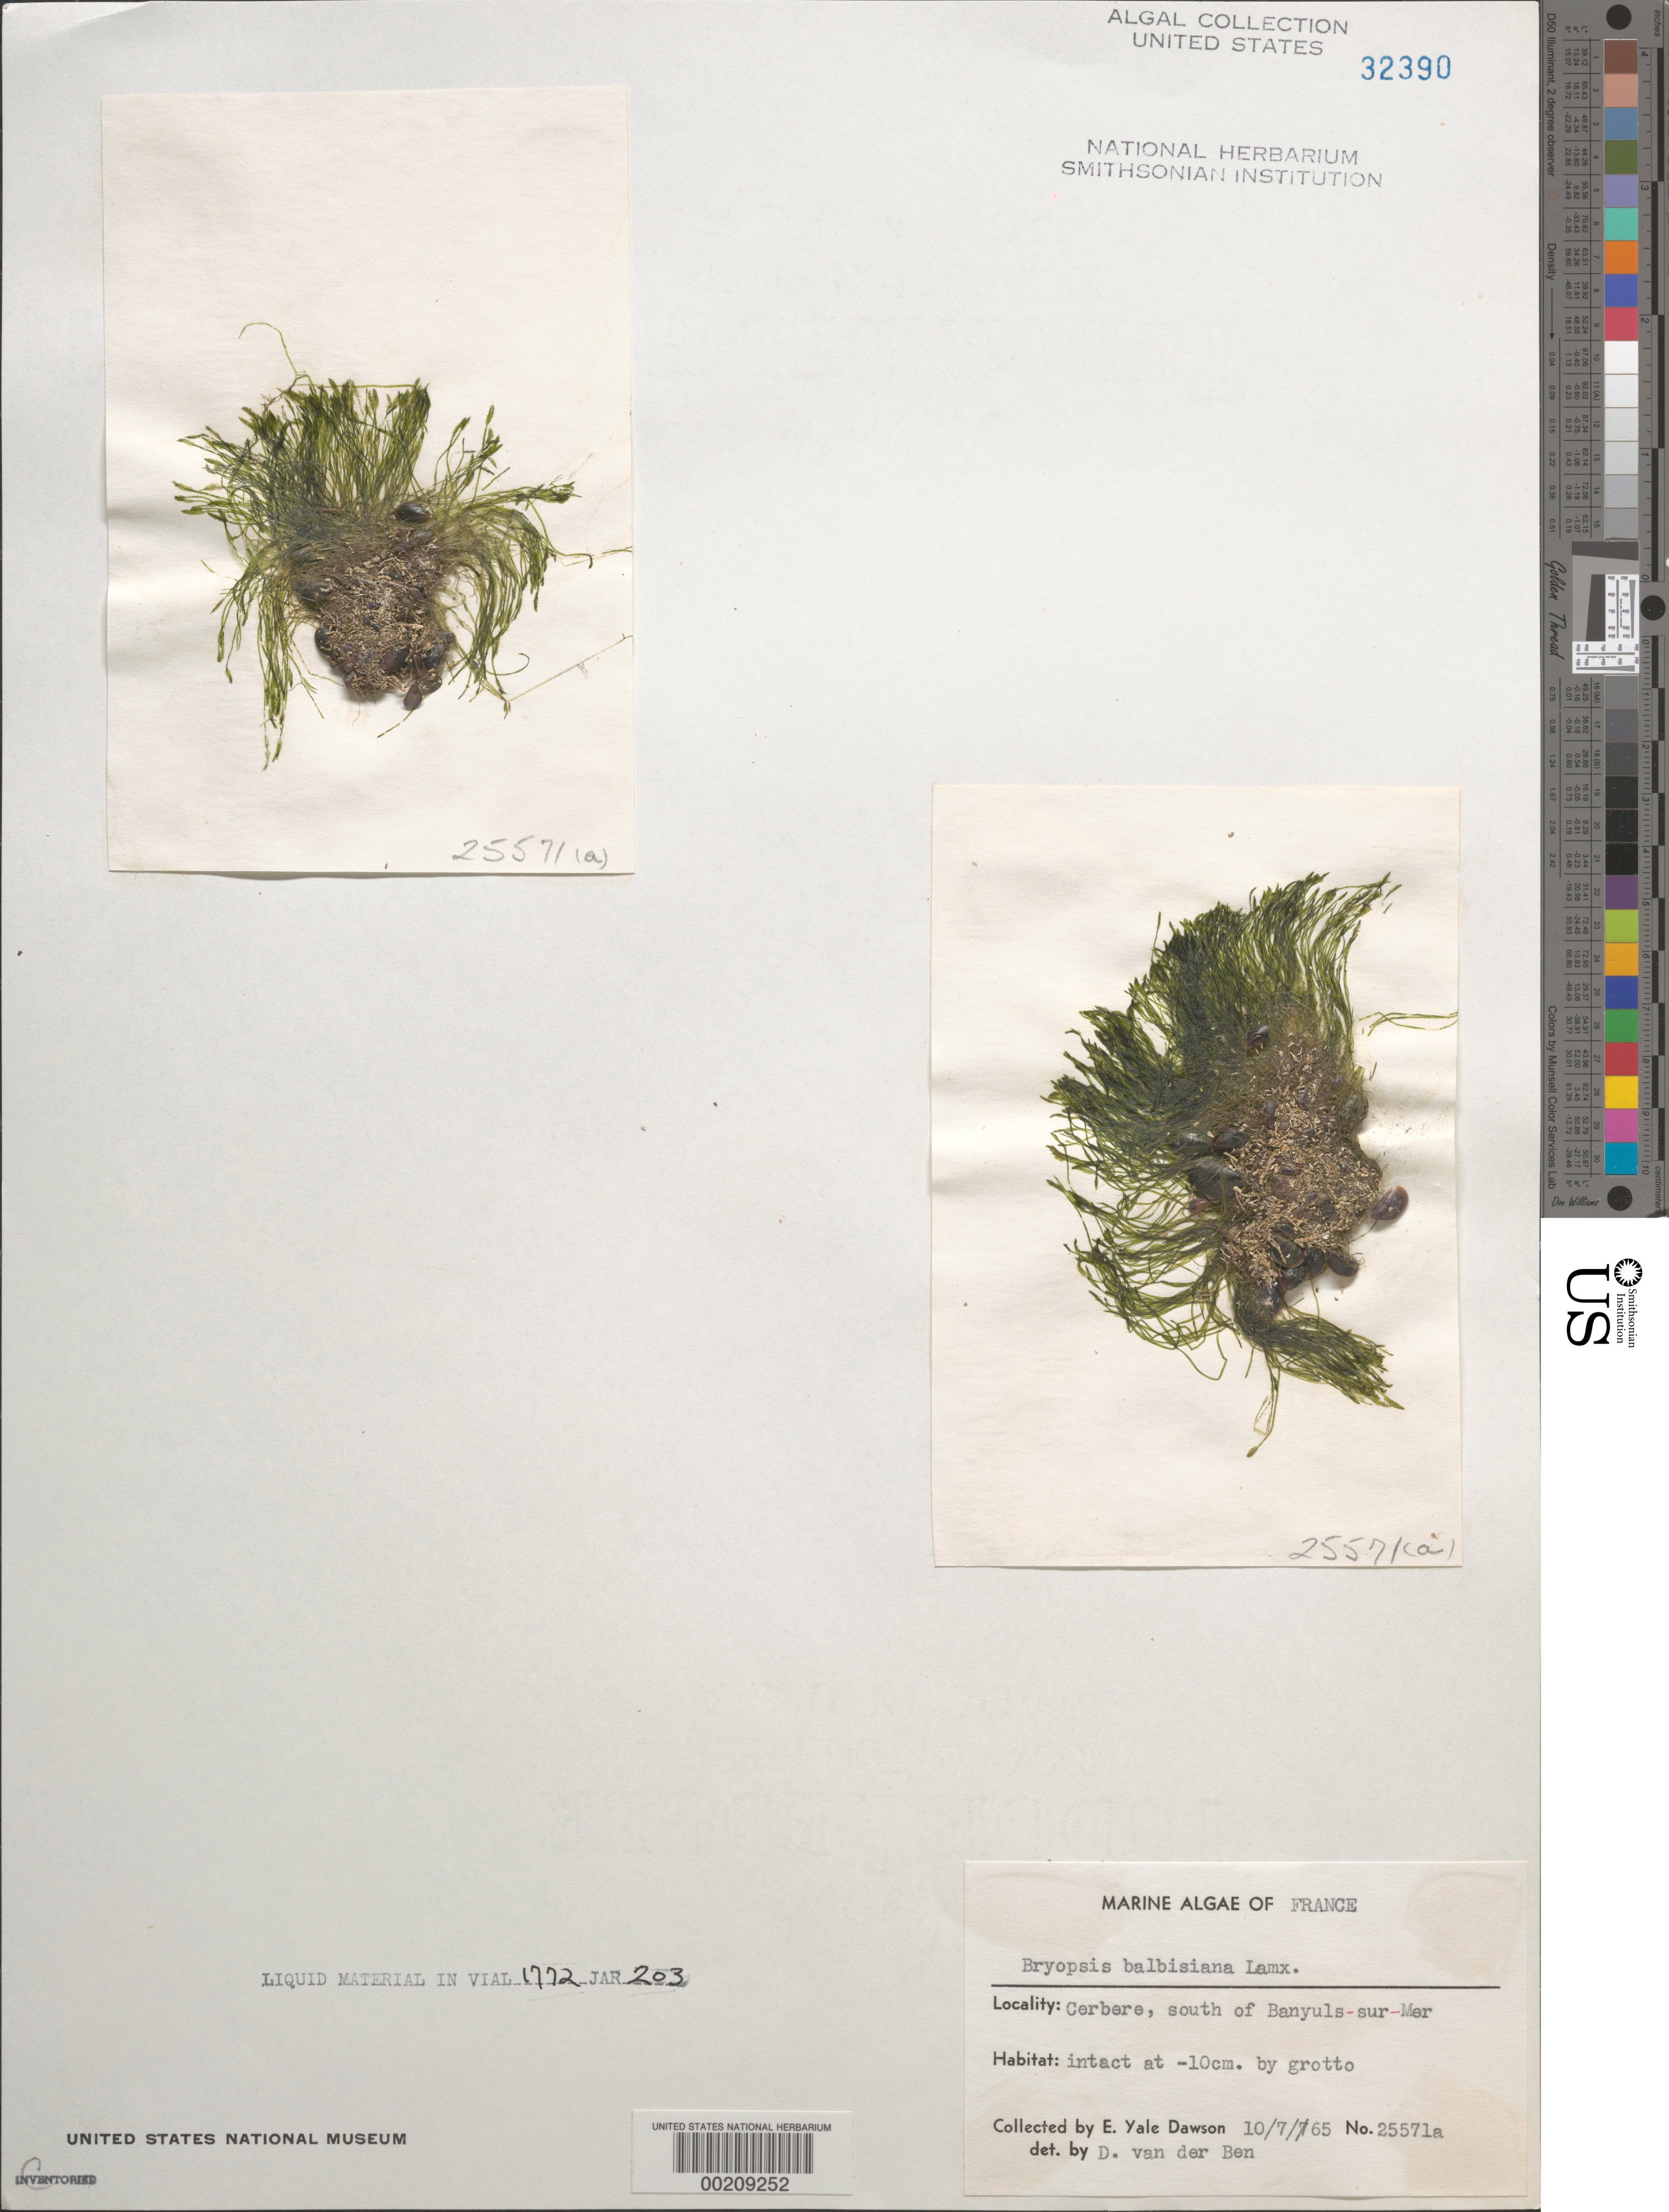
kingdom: Plantae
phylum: Chlorophyta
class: Ulvophyceae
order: Bryopsidales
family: Bryopsidaceae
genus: Bryopsis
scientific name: Bryopsis balbisiana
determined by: Van Der Ben, D.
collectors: E. Y. Dawson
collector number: EYD 25571a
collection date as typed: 07 Oct 1965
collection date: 1965-10-07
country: France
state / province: Occitanie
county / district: Pyrénées-Orientales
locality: Cerbere, S of Banyuls-sur-Mer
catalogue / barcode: US 32390